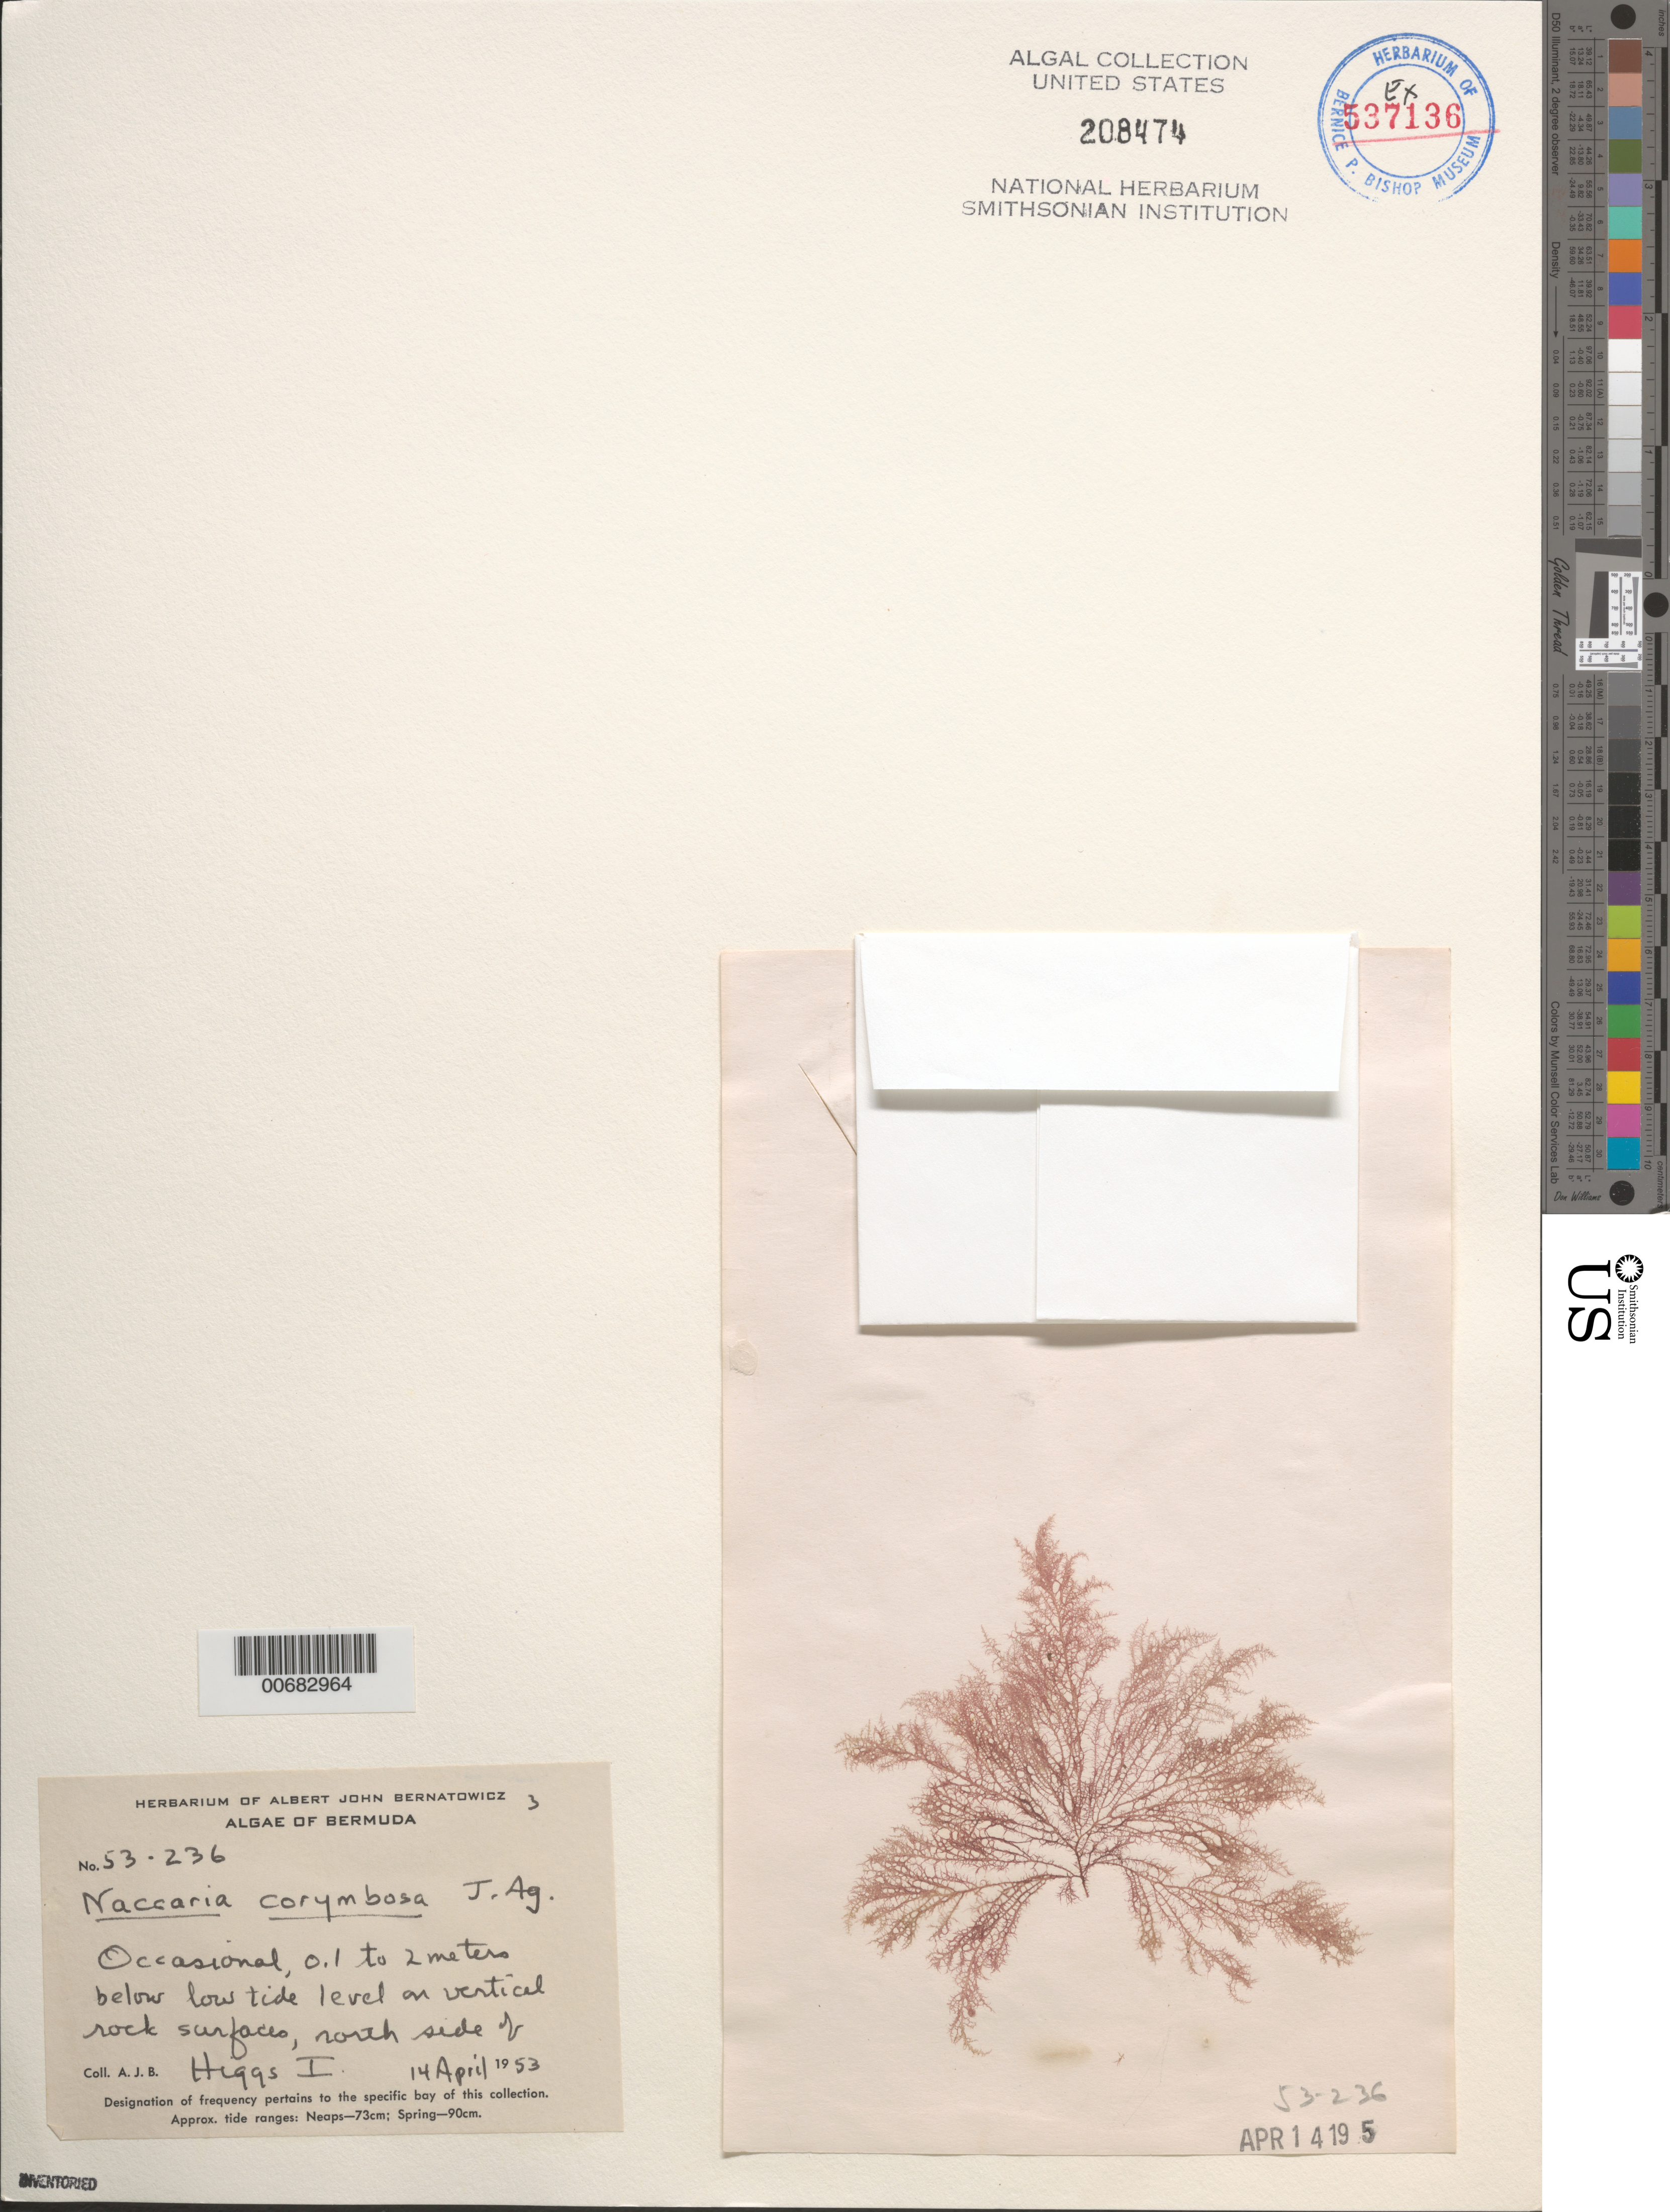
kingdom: Plantae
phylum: Rhodophyta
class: Florideophyceae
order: Bonnemaisoniales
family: Naccariaceae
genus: Naccaria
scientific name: Naccaria corymbosa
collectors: A. Bernatowicz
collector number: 53-236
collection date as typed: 14 Apr 1953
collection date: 1953-04-14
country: Bermuda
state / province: Saint George's (parish)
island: St. David's Island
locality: North Higgs Island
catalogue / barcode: US 208474